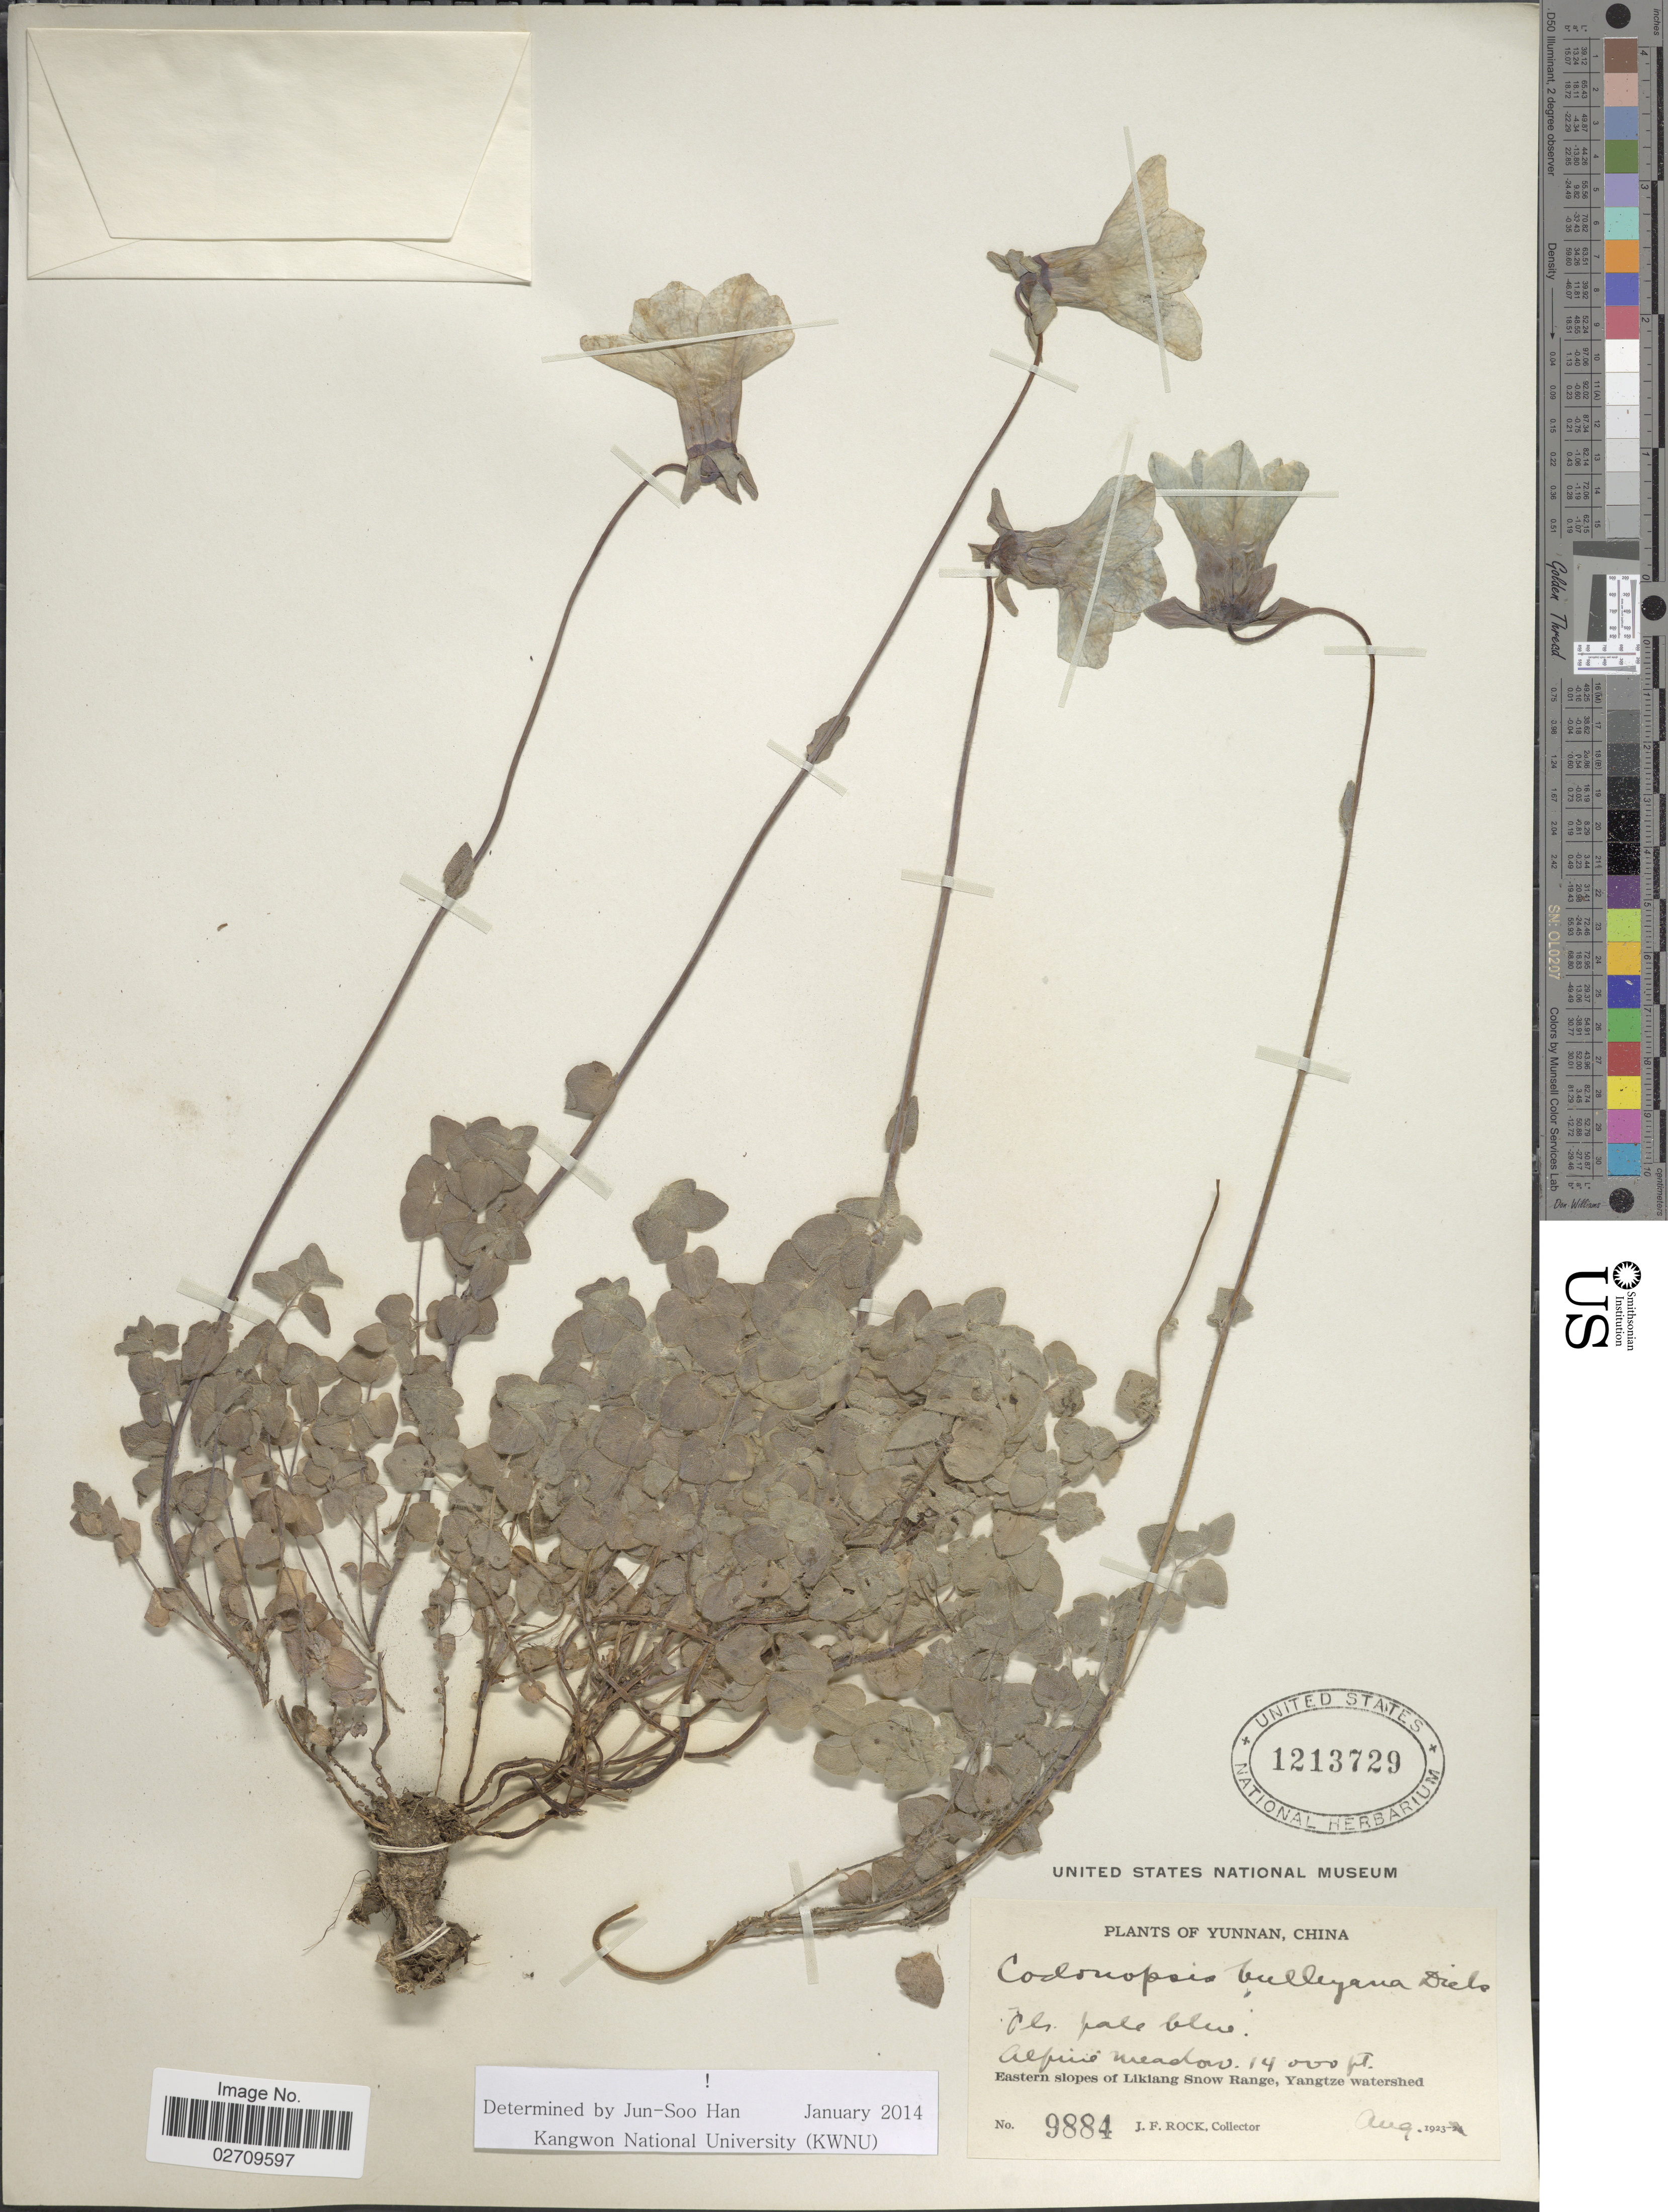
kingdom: Plantae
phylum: Tracheophyta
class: Magnoliopsida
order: Asterales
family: Campanulaceae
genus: Codonopsis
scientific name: Codonopsis bulleyana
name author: Forrest ex Diels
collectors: J. F. Rock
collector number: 9884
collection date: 1923-08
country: China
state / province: Yunnan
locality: Eastern slopes of Likiang Snow Range, Yangtze watershed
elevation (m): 4267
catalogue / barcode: US 1213729